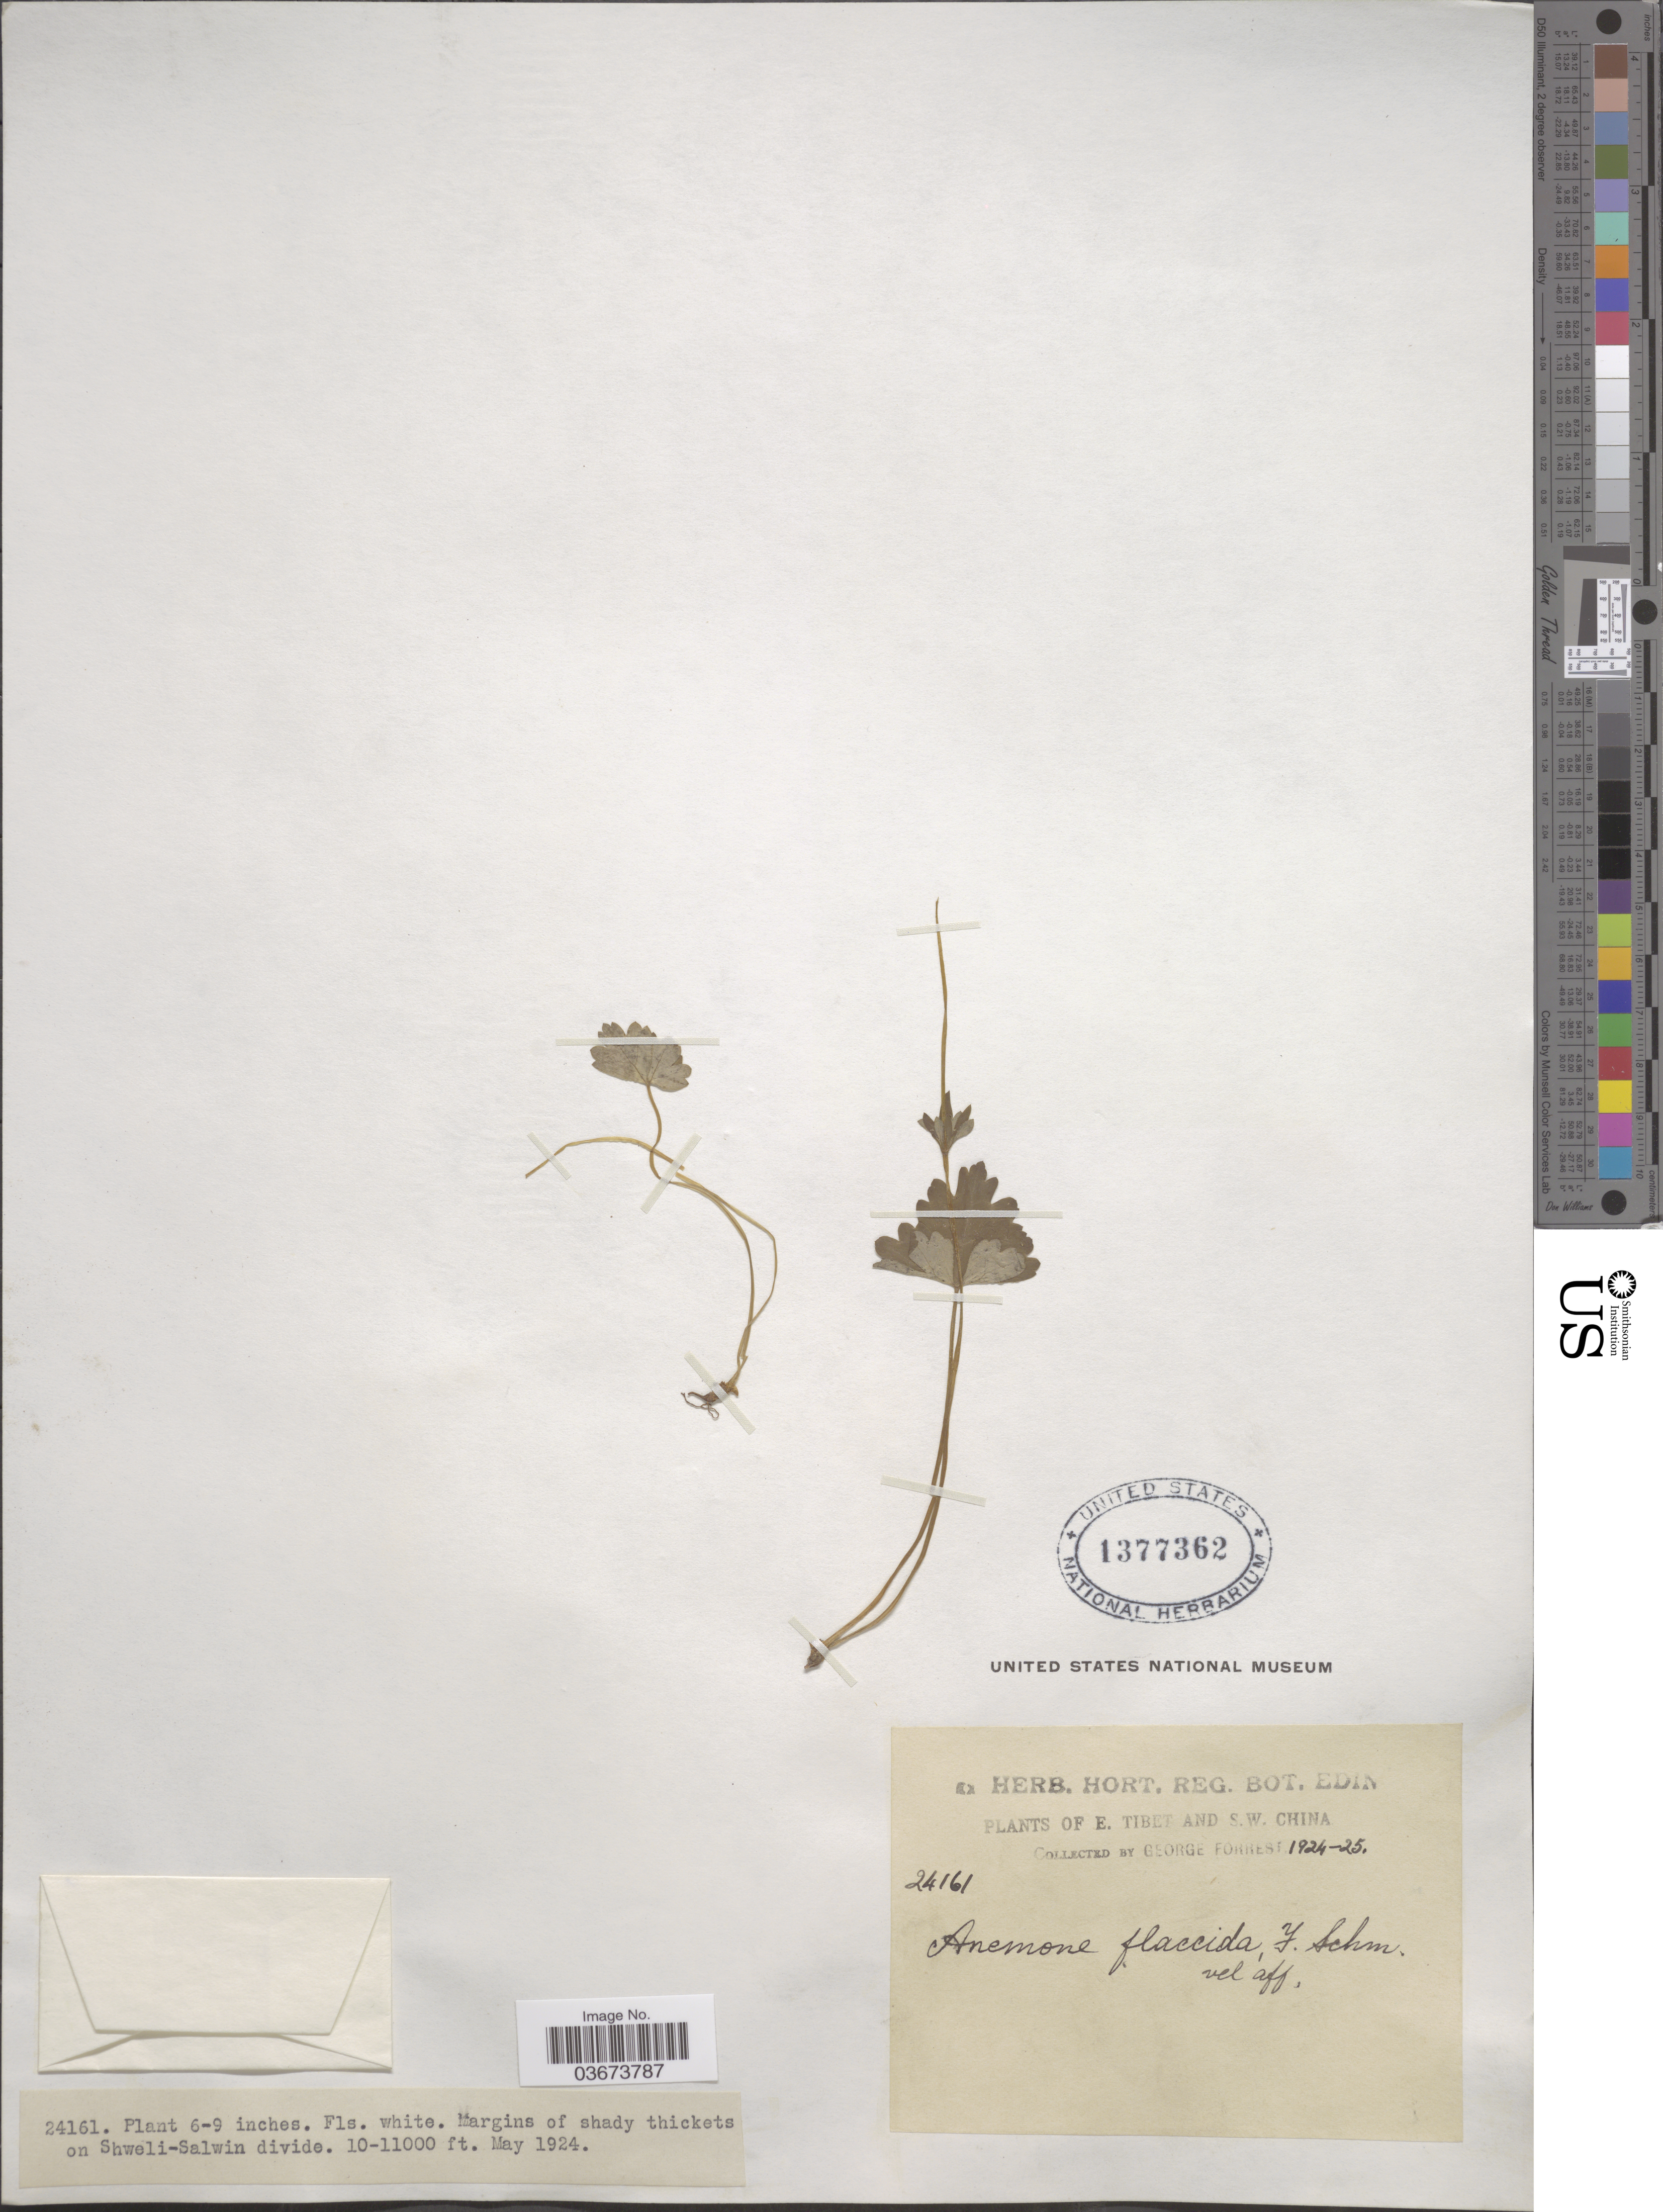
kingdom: Plantae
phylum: Tracheophyta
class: Magnoliopsida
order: Ranunculales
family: Ranunculaceae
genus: Anemone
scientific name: Anemone flaccida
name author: F. Schmidt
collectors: G. Forrest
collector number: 24161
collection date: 1924-05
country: China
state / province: Xizang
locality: E. Tibet and S.W. China. On Shweli-Salwin divide.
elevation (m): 3048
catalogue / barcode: US 1377362